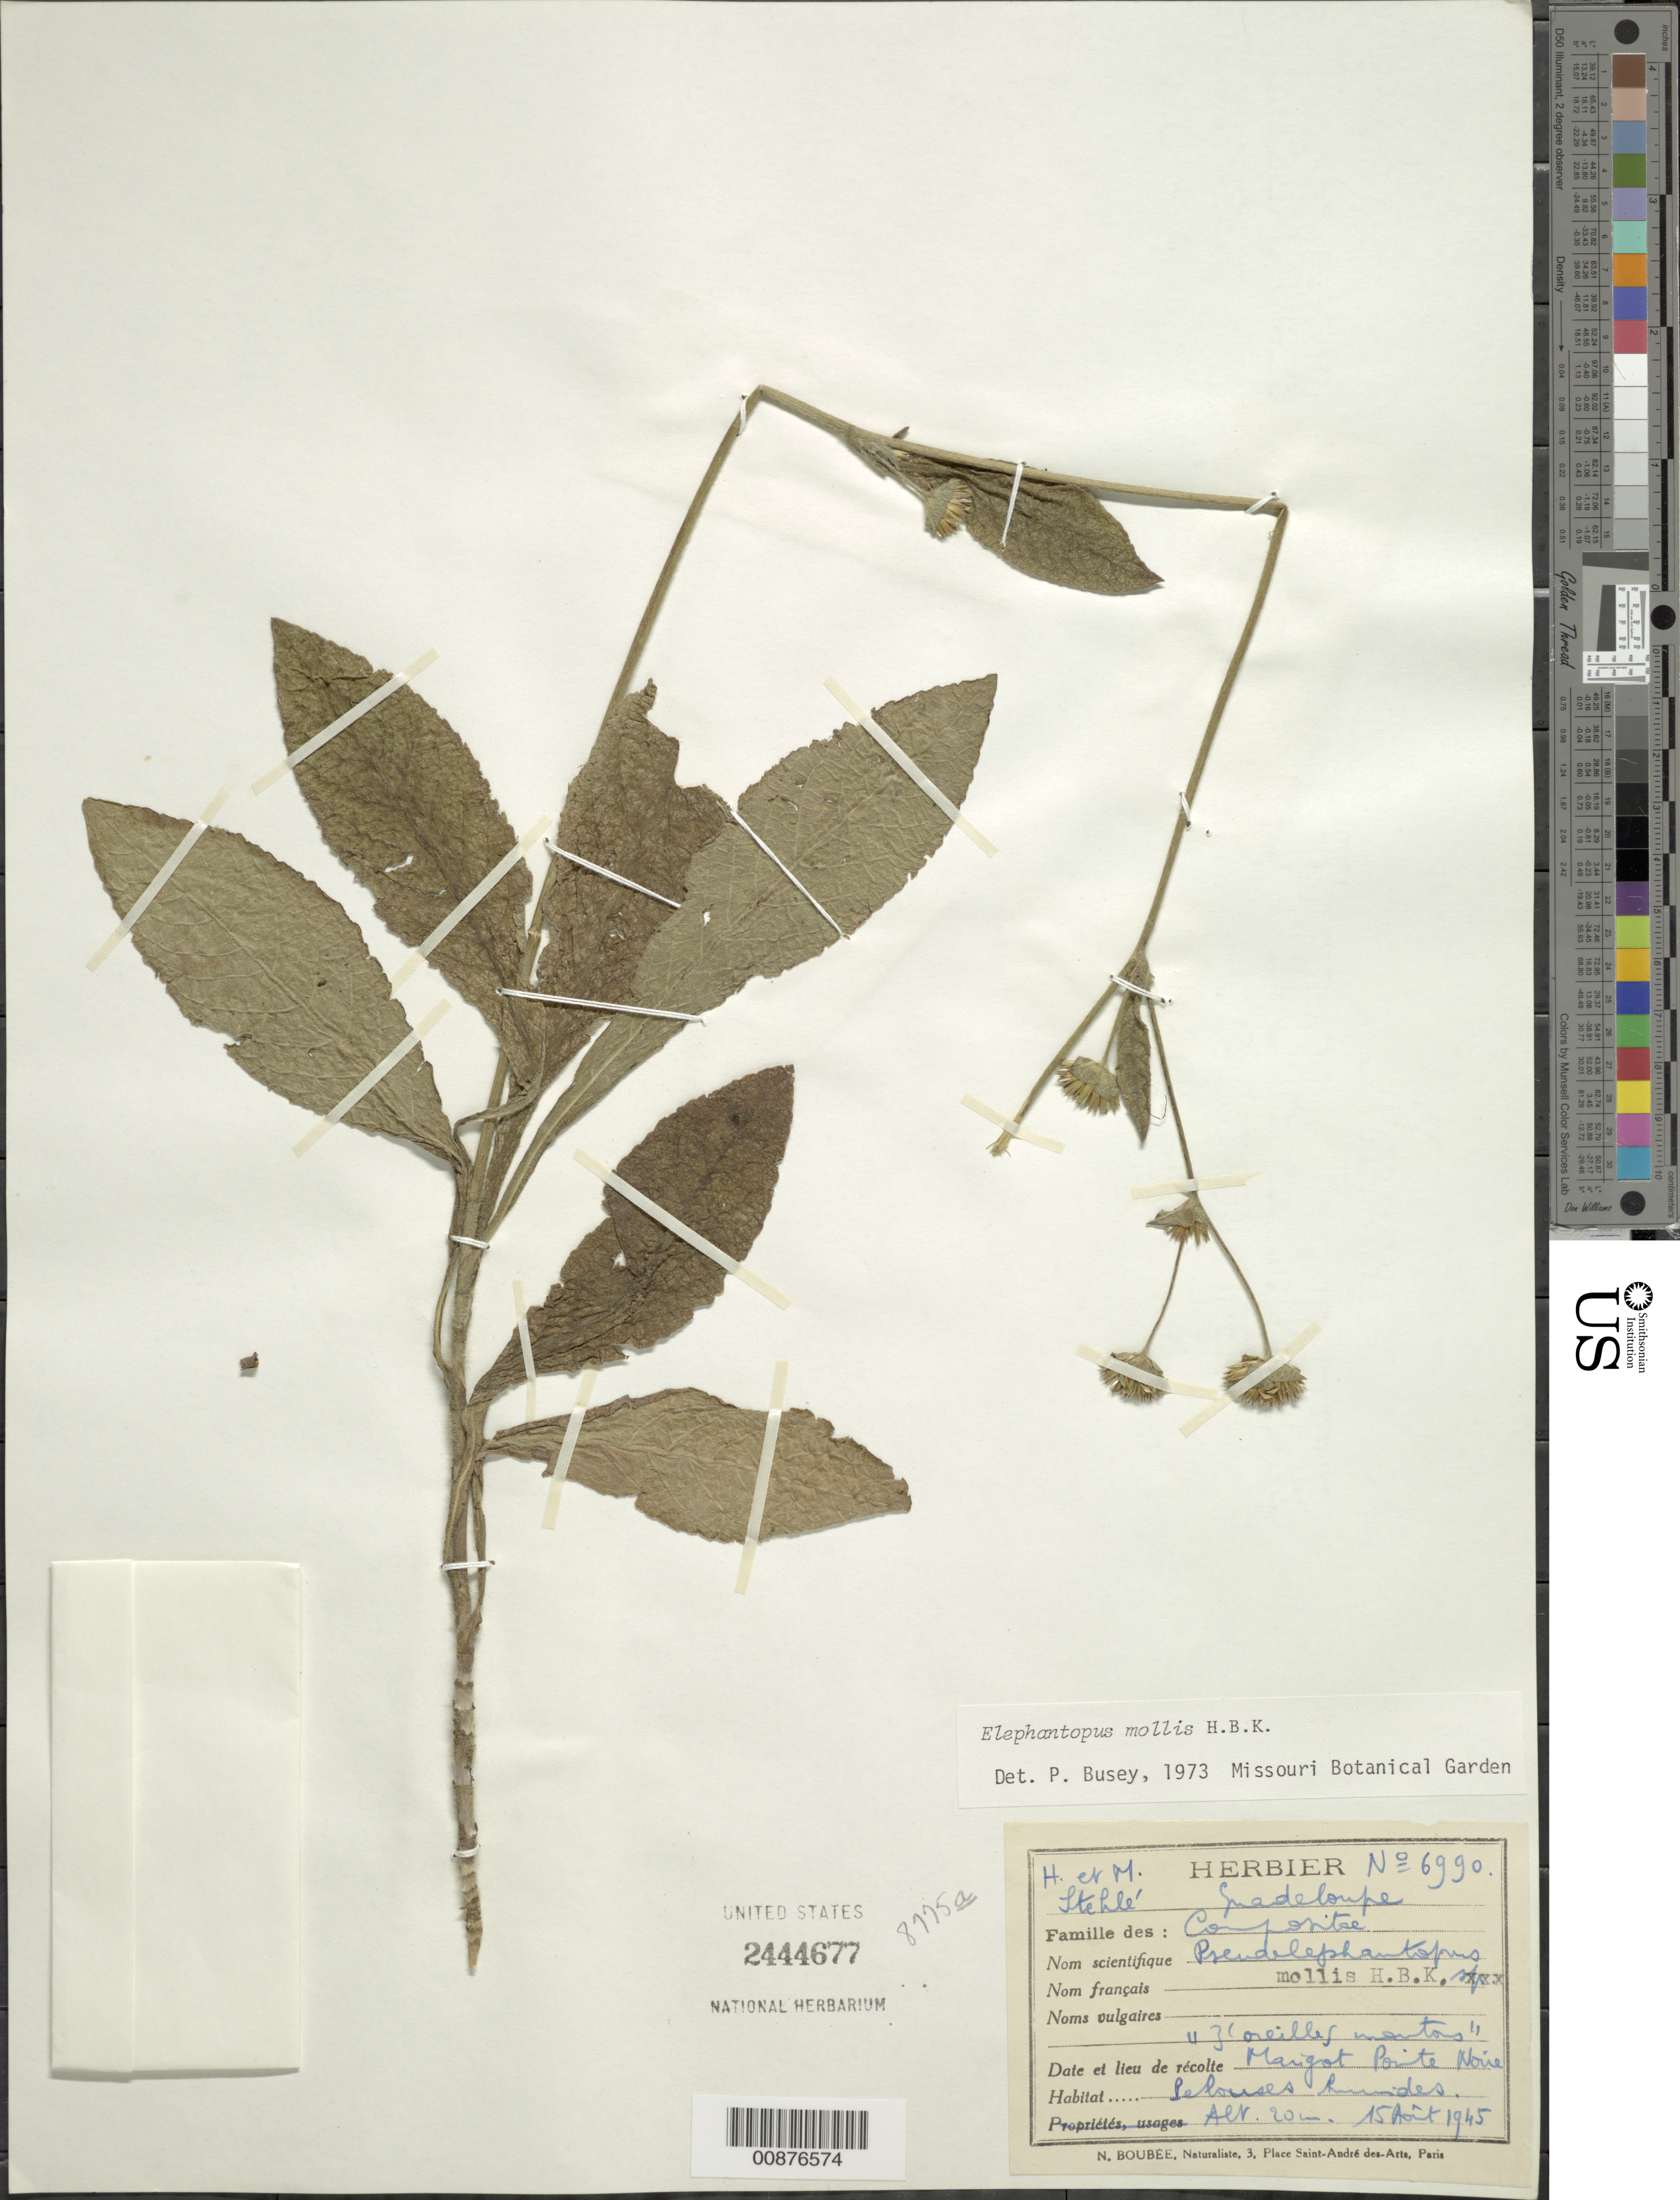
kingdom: Plantae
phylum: Tracheophyta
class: Magnoliopsida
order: Asterales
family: Asteraceae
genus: Elephantopus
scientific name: Elephantopus mollis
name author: Kunth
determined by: Busey, P.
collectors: H. Stehlé & M. Stehlé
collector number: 6990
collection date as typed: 15 Aug 1945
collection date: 1945-08-15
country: Guadeloupe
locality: Marigot, Pointe Noire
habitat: Selouses humides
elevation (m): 20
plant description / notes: Common name: L'oreilles montons (sp?)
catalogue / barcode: US 2444677